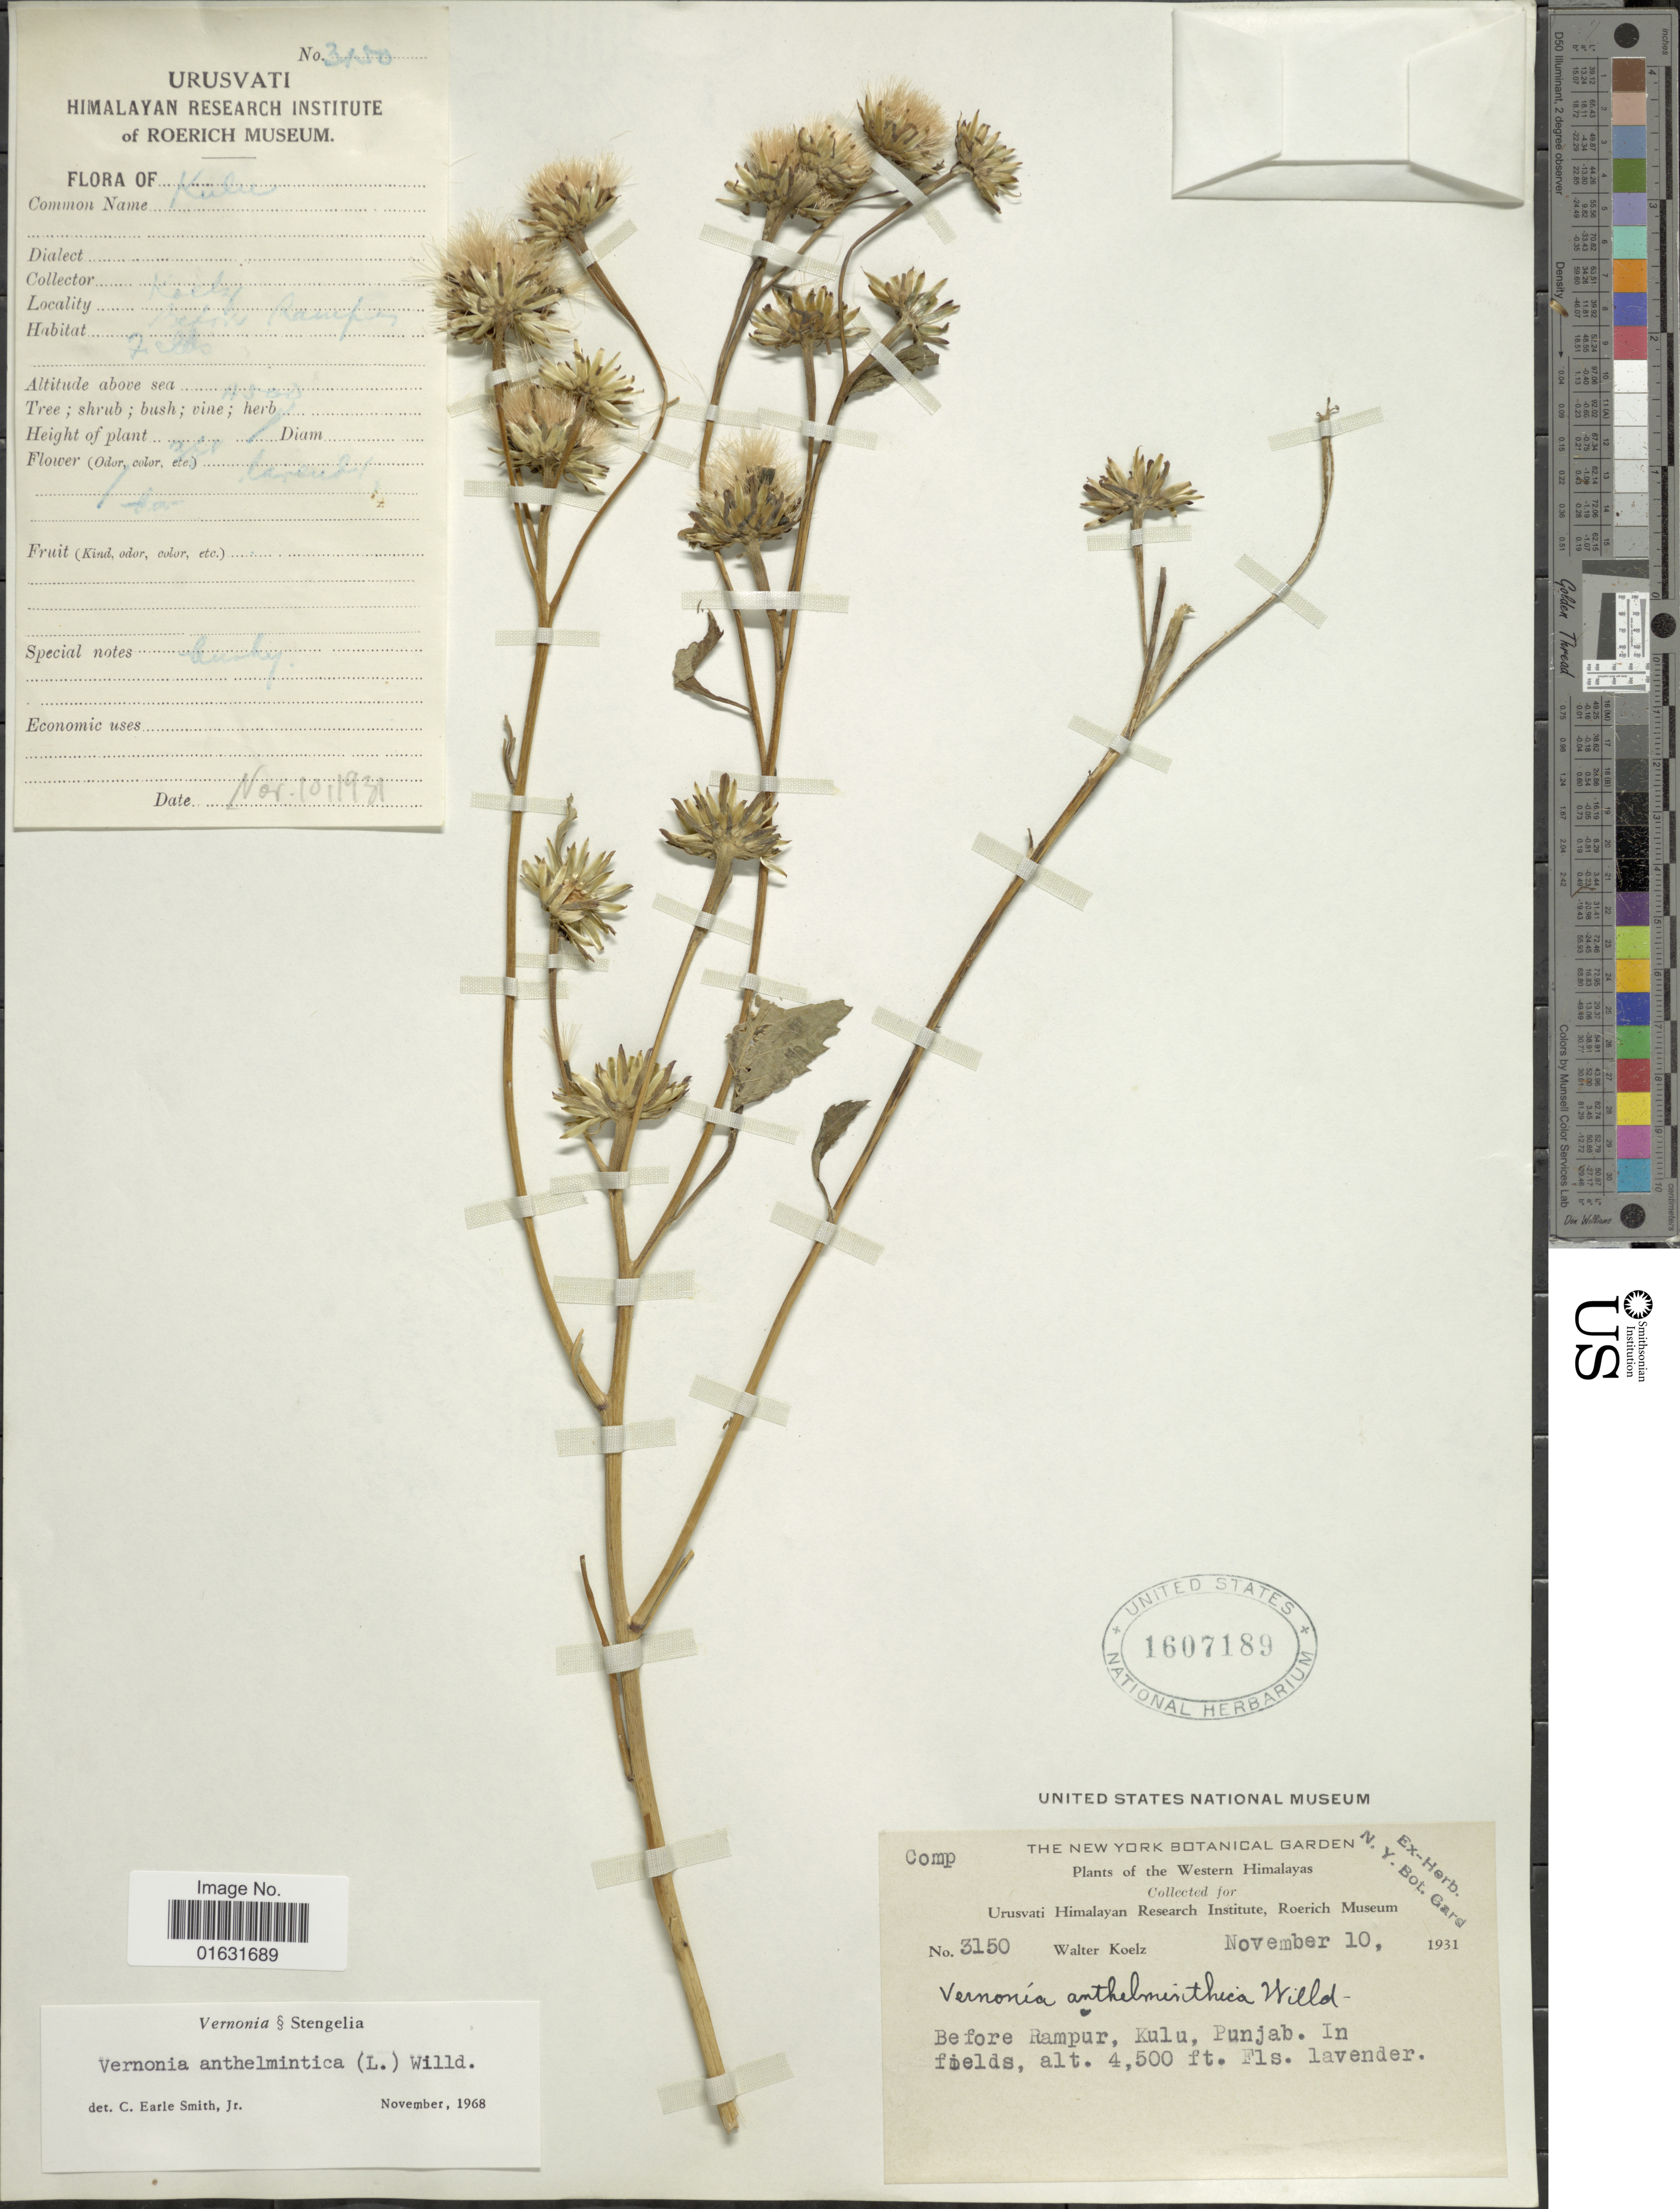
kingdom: Plantae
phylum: Tracheophyta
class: Magnoliopsida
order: Asterales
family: Asteraceae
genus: Baccharoides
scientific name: Baccharoides anthelmintica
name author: (L.) Moench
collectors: W. N. Koelz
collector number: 3150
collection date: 1931-11-10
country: India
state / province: Punjab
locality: Western Himalayan, Before Rampur, Kulu, Punjab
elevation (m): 1372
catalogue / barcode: US 1607189